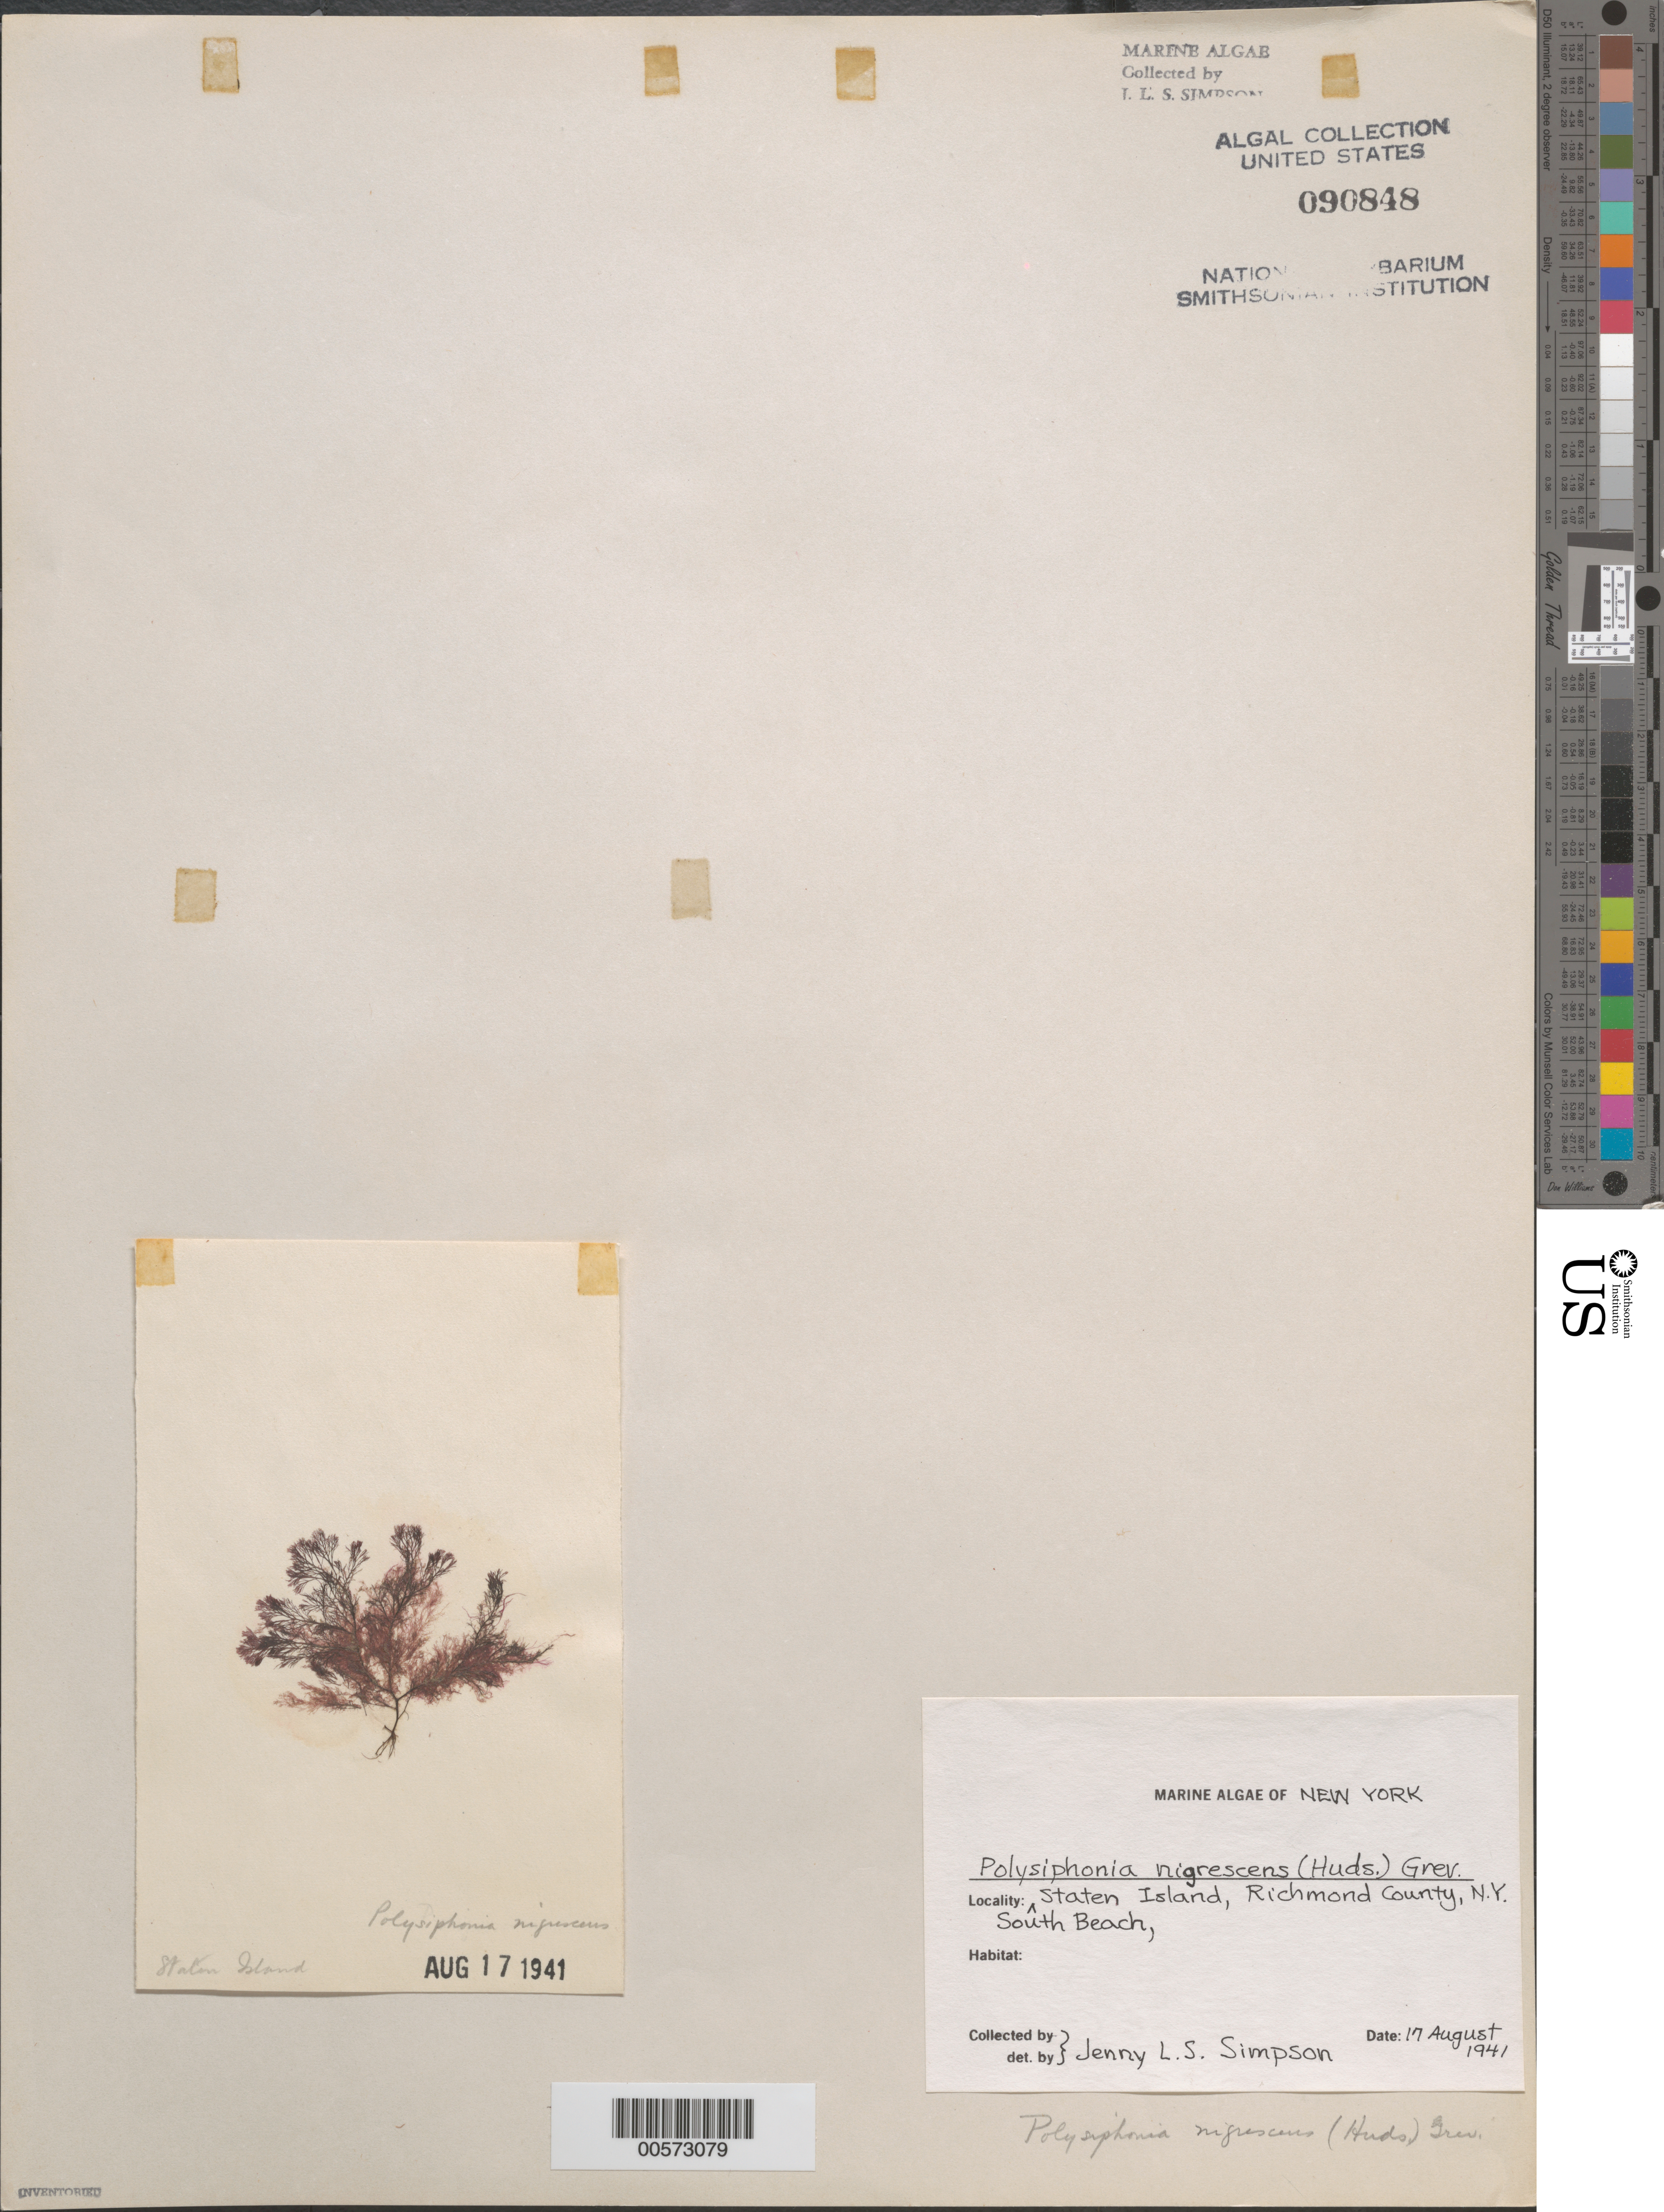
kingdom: Plantae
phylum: Rhodophyta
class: Florideophyceae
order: Ceramiales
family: Rhodomelaceae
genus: Vertebrata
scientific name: Vertebrata fucoides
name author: (Hudson) Kuntze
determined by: Algae name updating Project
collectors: J. Simpson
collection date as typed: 17 Aug 1941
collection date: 1941-08-17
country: United States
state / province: New York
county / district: Richmond County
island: Staten Island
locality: South Beach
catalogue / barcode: US 90848